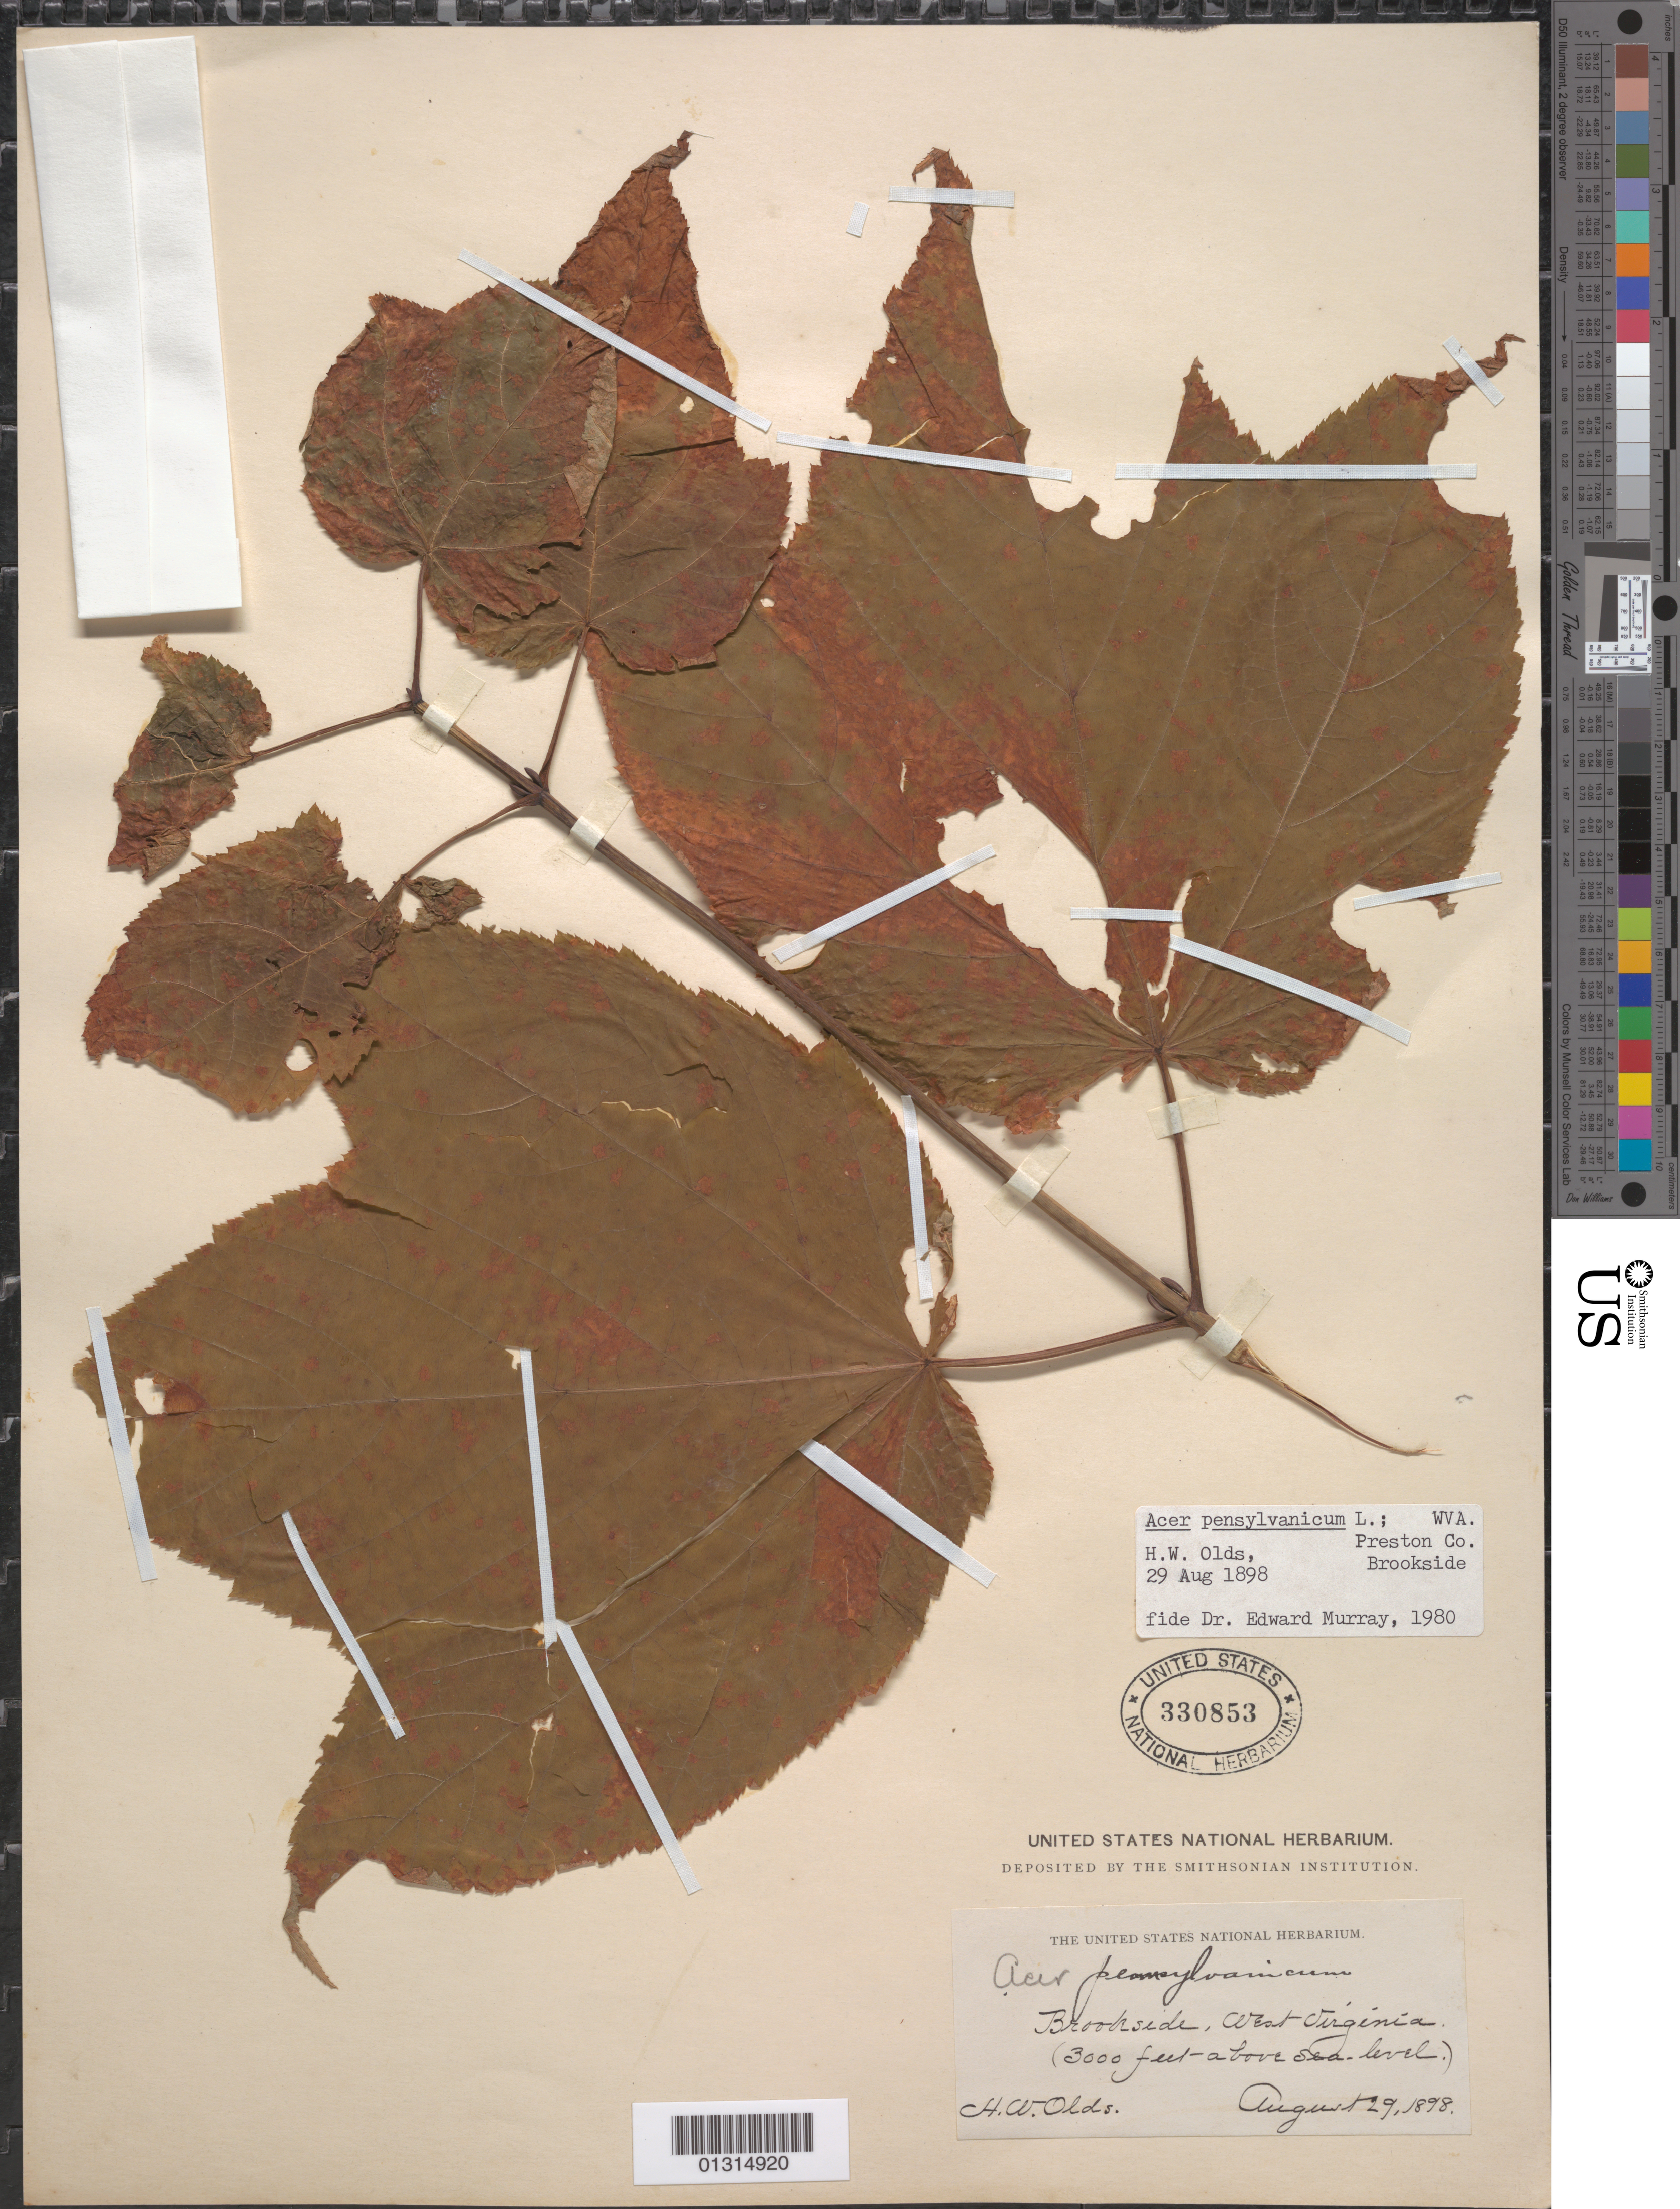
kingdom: Plantae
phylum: Tracheophyta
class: Magnoliopsida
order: Sapindales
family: Sapindaceae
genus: Acer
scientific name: Acer pensylvanicum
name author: L.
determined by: Murray, Edward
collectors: H. W. Olds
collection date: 1898-08-29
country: United States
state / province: West Virginia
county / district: Preston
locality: Brookside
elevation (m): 914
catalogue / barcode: US 330853